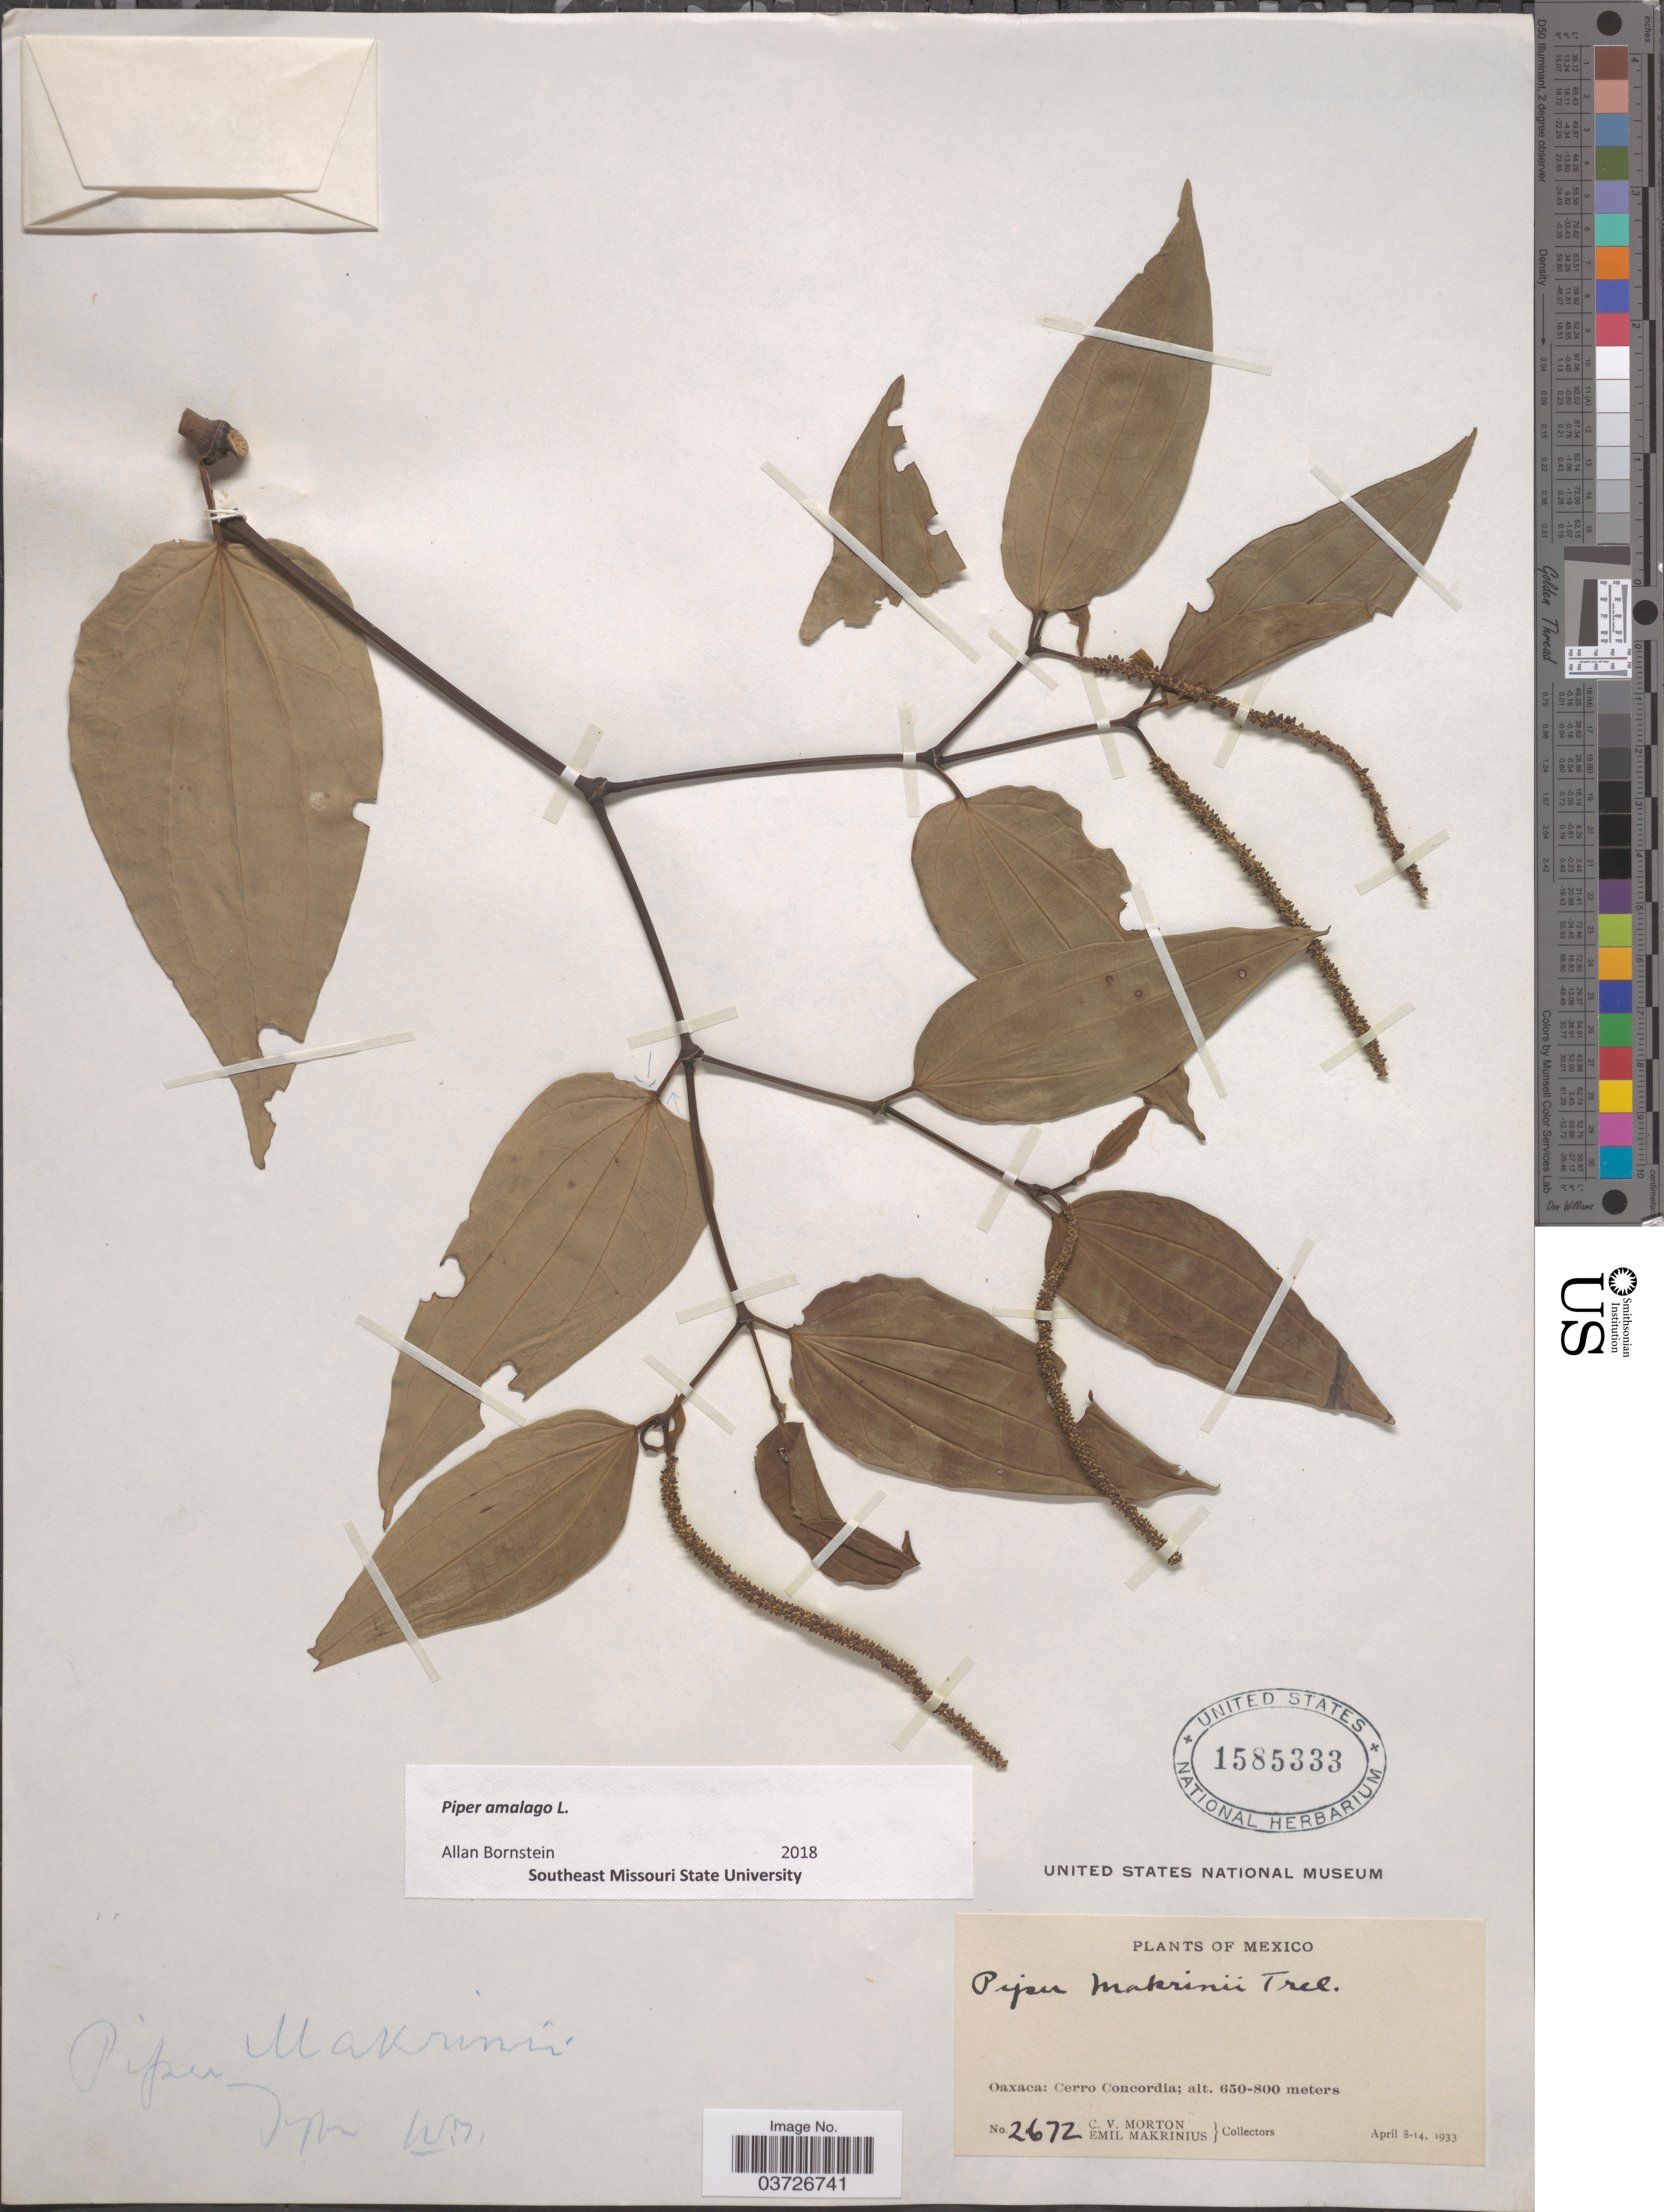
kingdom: Plantae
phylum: Tracheophyta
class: Magnoliopsida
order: Piperales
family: Piperaceae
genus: Piper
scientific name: Piper amalago var. medium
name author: (Jacq.) Yunck.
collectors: C. V. Morton & E. Makrinius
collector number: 2672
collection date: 1933-04-08/1933-04-14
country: Mexico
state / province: Oaxaca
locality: Cerro Concordia.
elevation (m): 650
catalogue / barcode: US 1585333